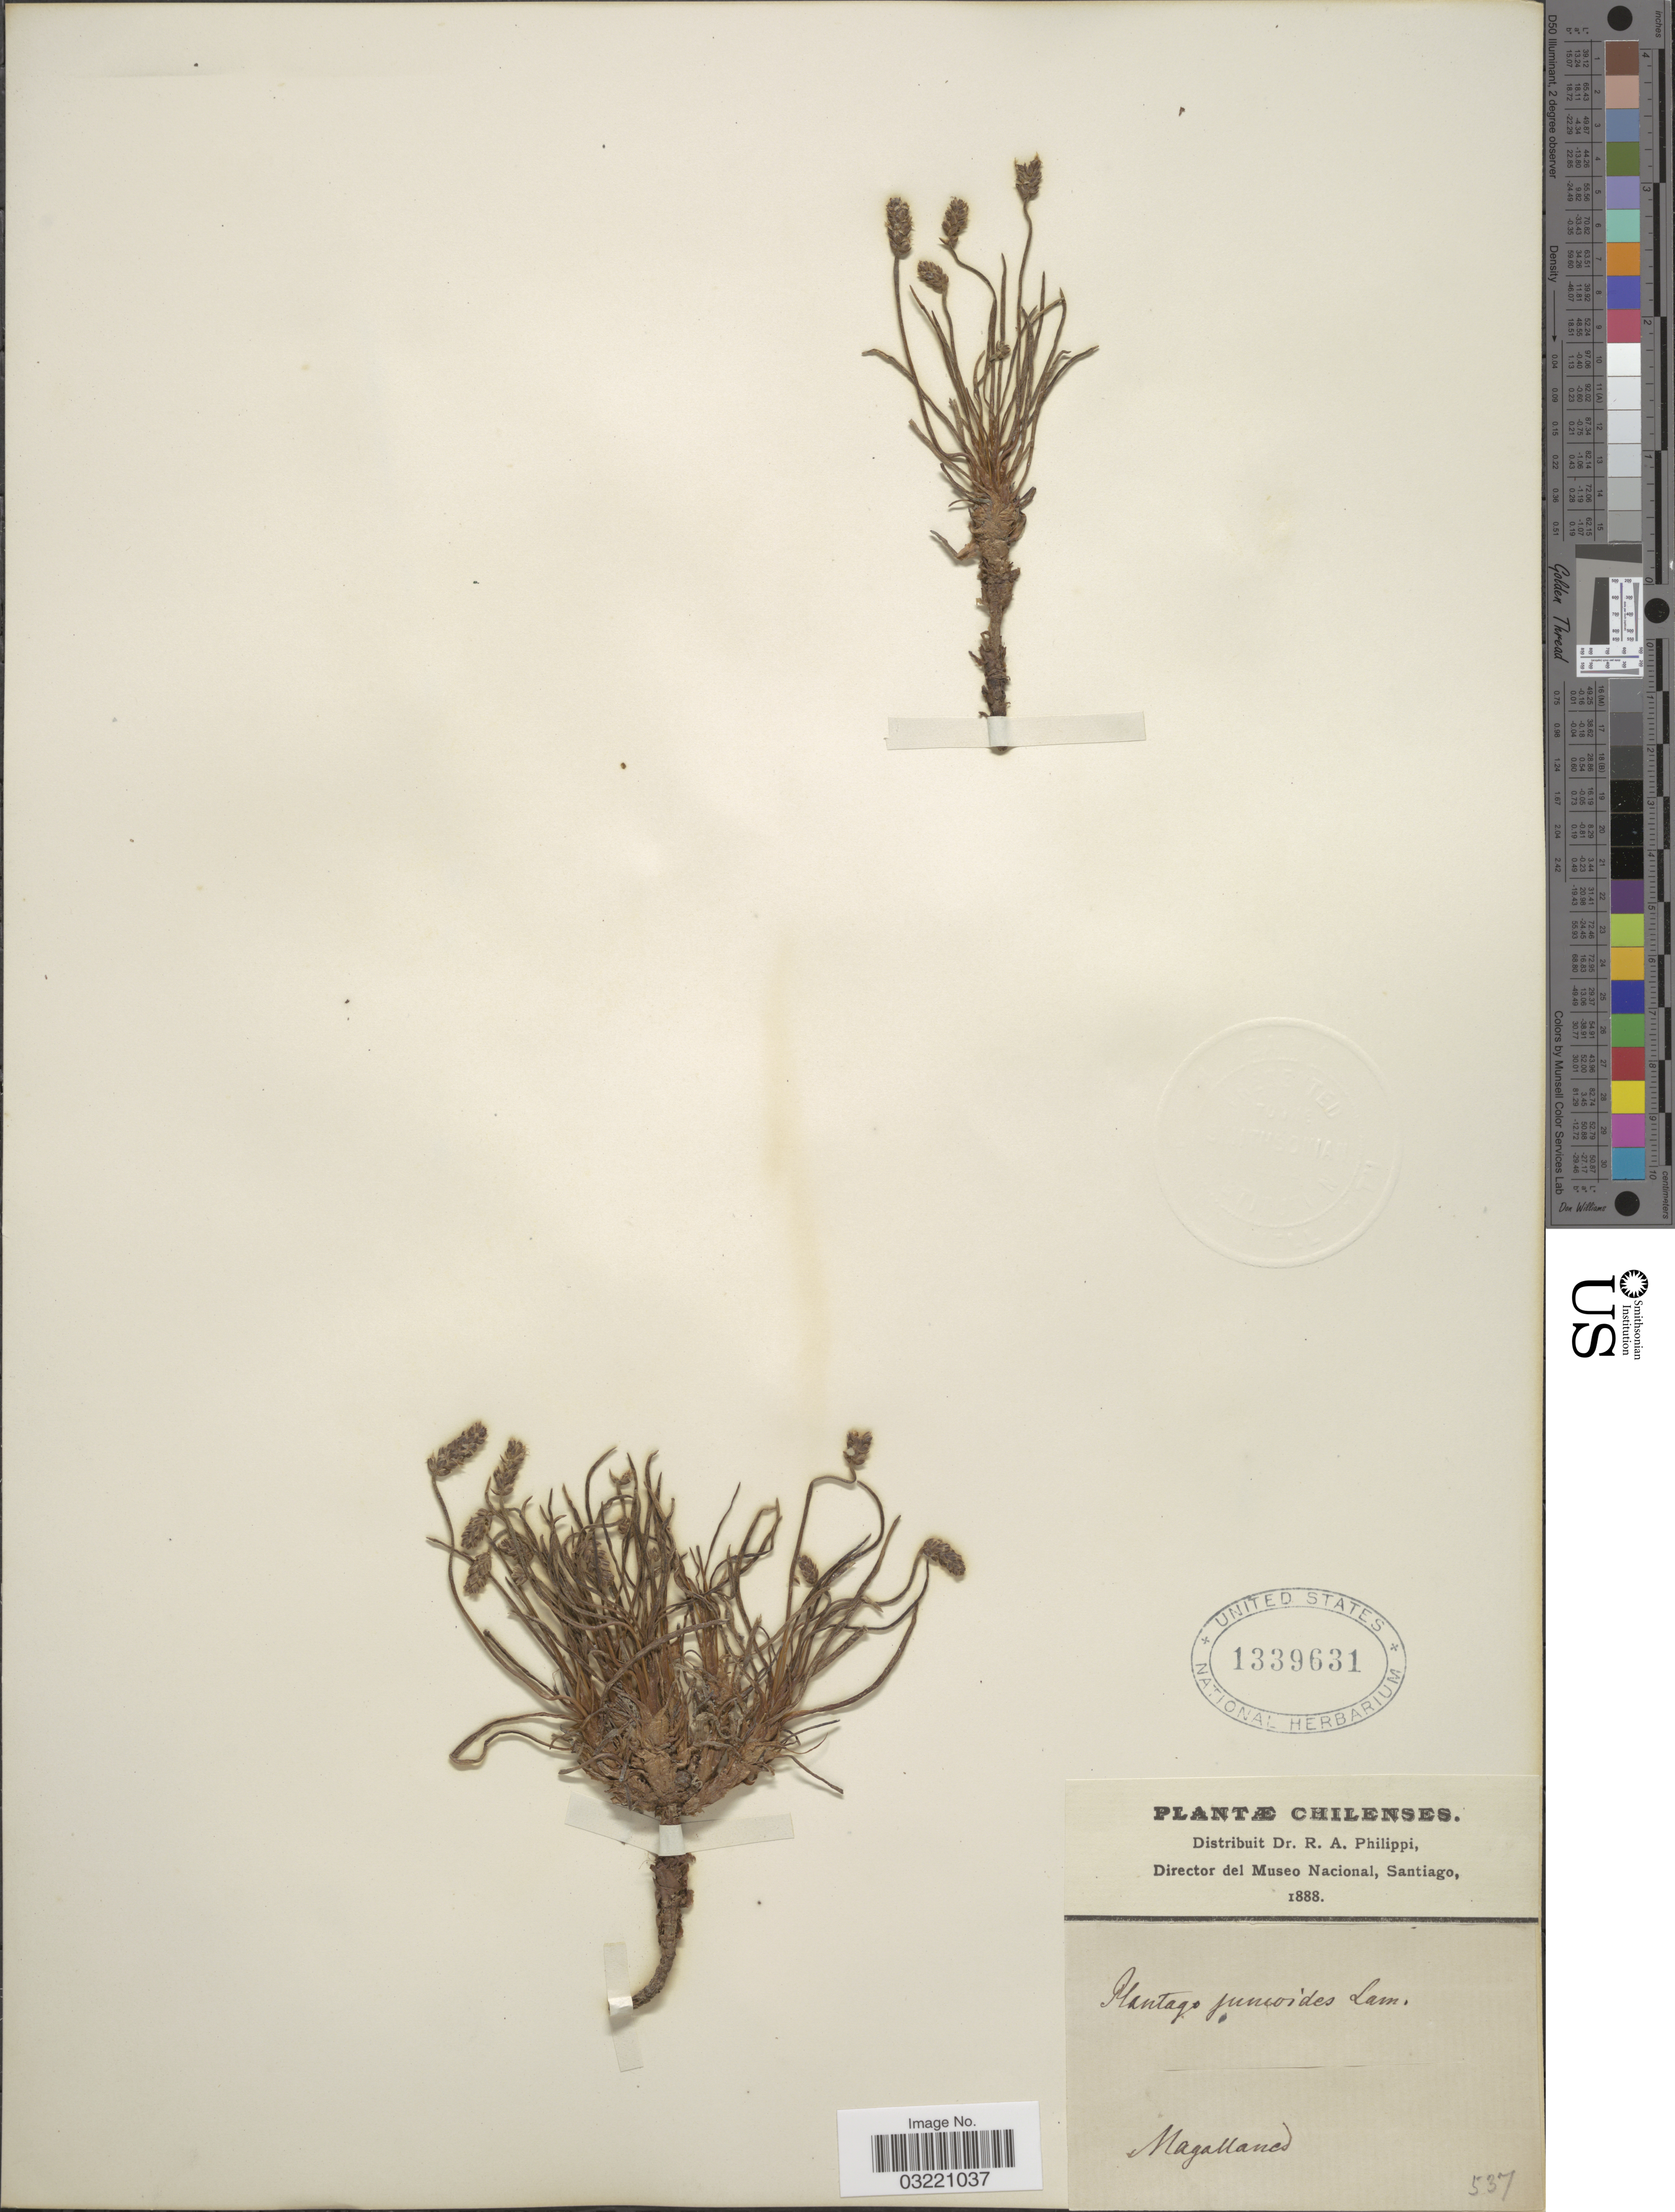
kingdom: Plantae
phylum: Tracheophyta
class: Magnoliopsida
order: Lamiales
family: Plantaginaceae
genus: Plantago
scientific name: Plantago maritima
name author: L.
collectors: ex. herb. R.A. Philippi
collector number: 537?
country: Chile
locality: Magallanes.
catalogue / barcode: US 1339631